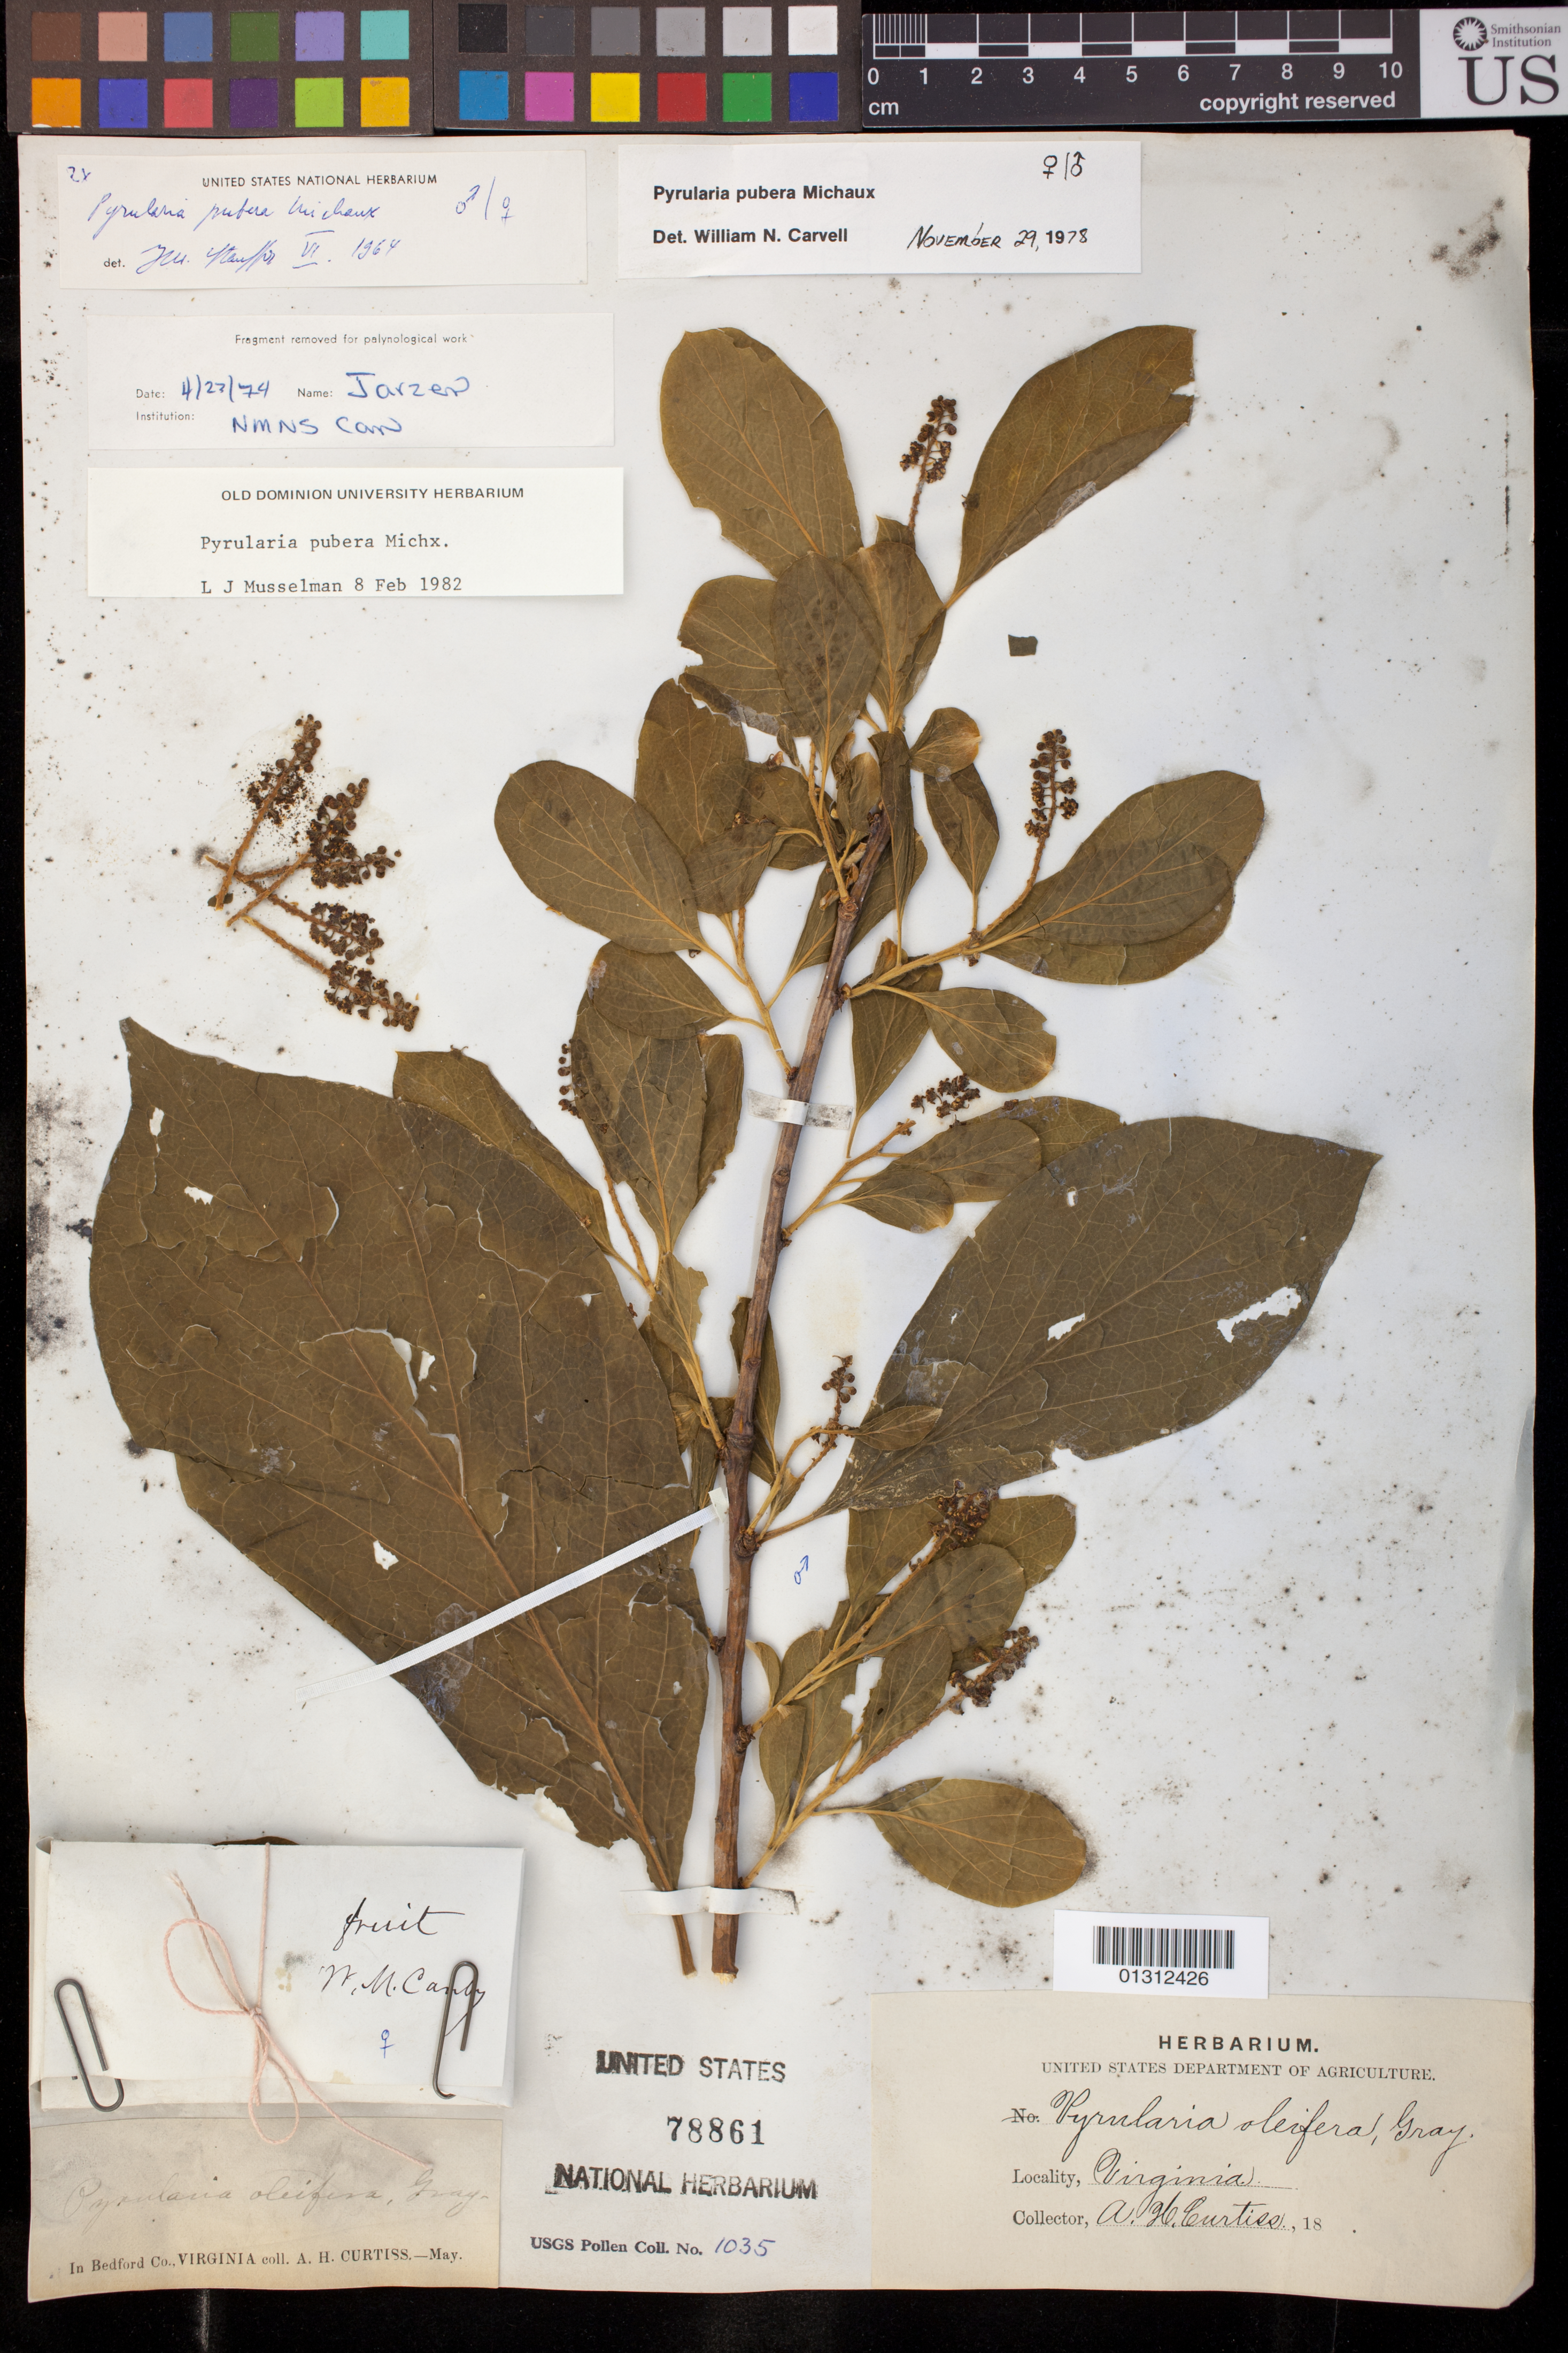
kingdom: Plantae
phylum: Tracheophyta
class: Magnoliopsida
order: Santalales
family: Cervantesiaceae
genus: Pyrularia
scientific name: Pyrularia pubera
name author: Michx.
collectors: A. H. Curtiss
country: United States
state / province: Virginia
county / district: Bedford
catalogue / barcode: US 78861